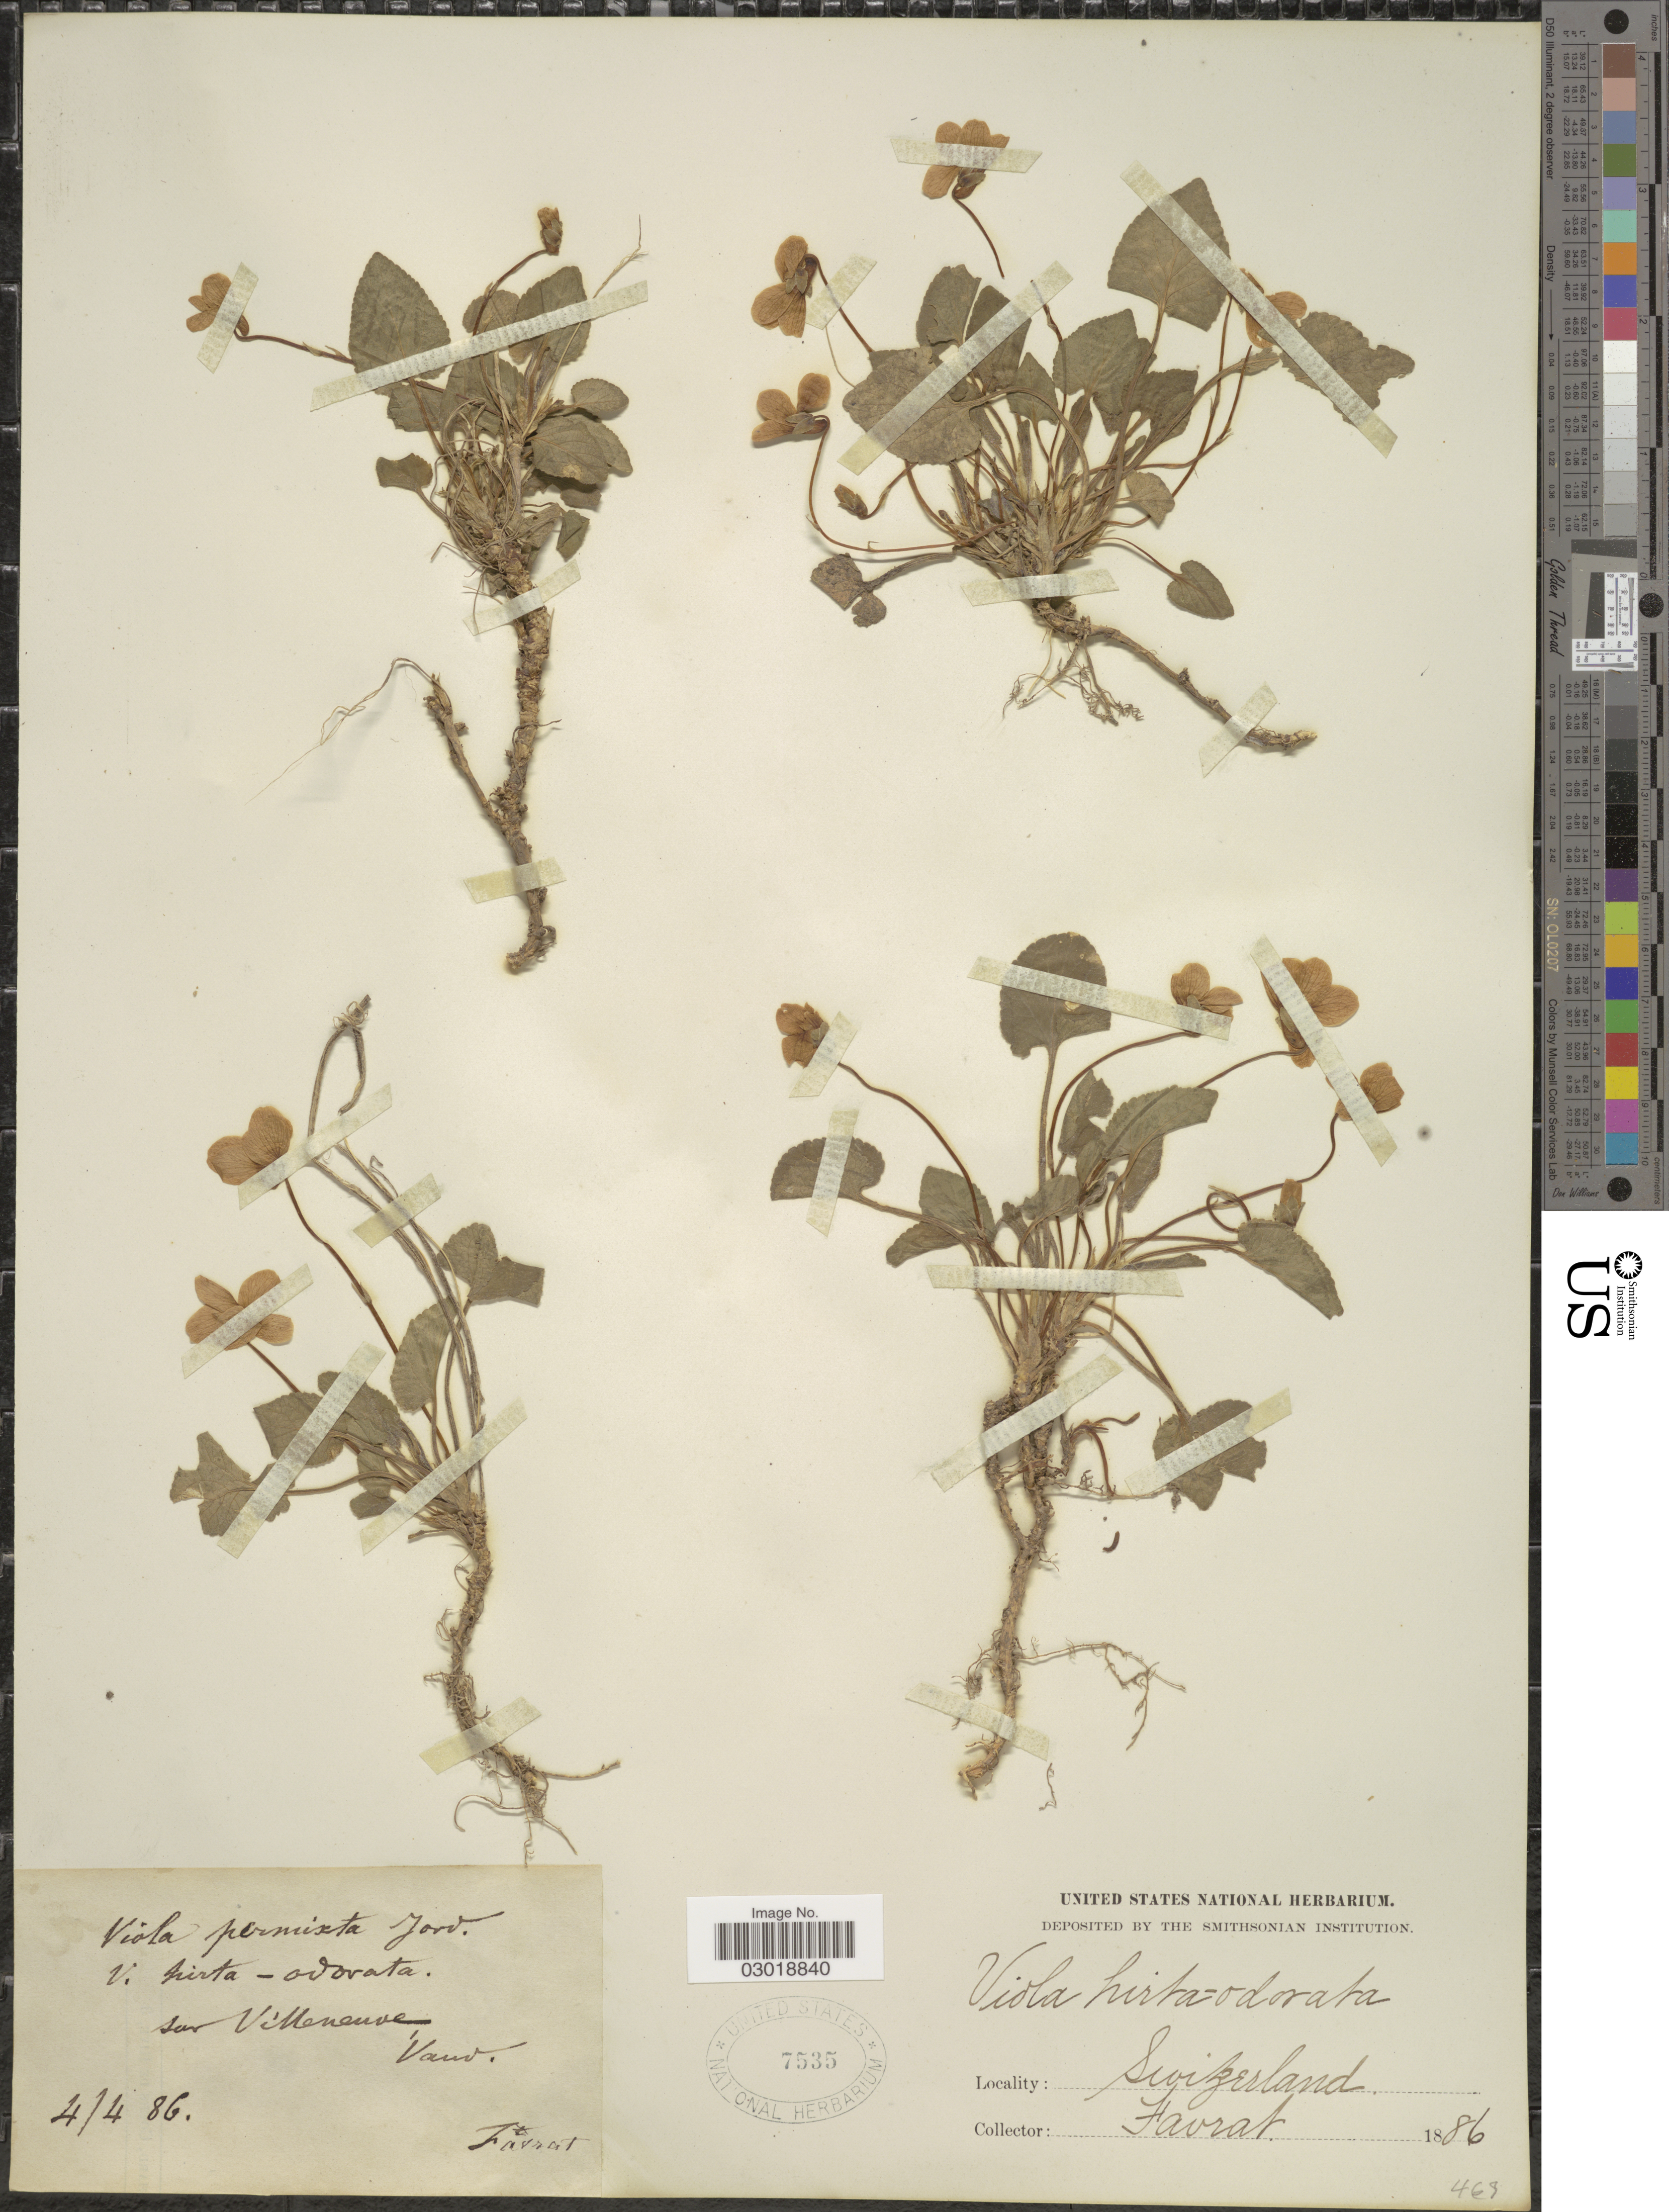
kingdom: Plantae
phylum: Tracheophyta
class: Magnoliopsida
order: Malpighiales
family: Violaceae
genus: Viola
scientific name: Viola x permixta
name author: Jord.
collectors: L. Favrat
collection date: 1886-04-04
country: Switzerland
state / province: Vaud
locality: Sur Villeneuve.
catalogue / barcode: US 7535